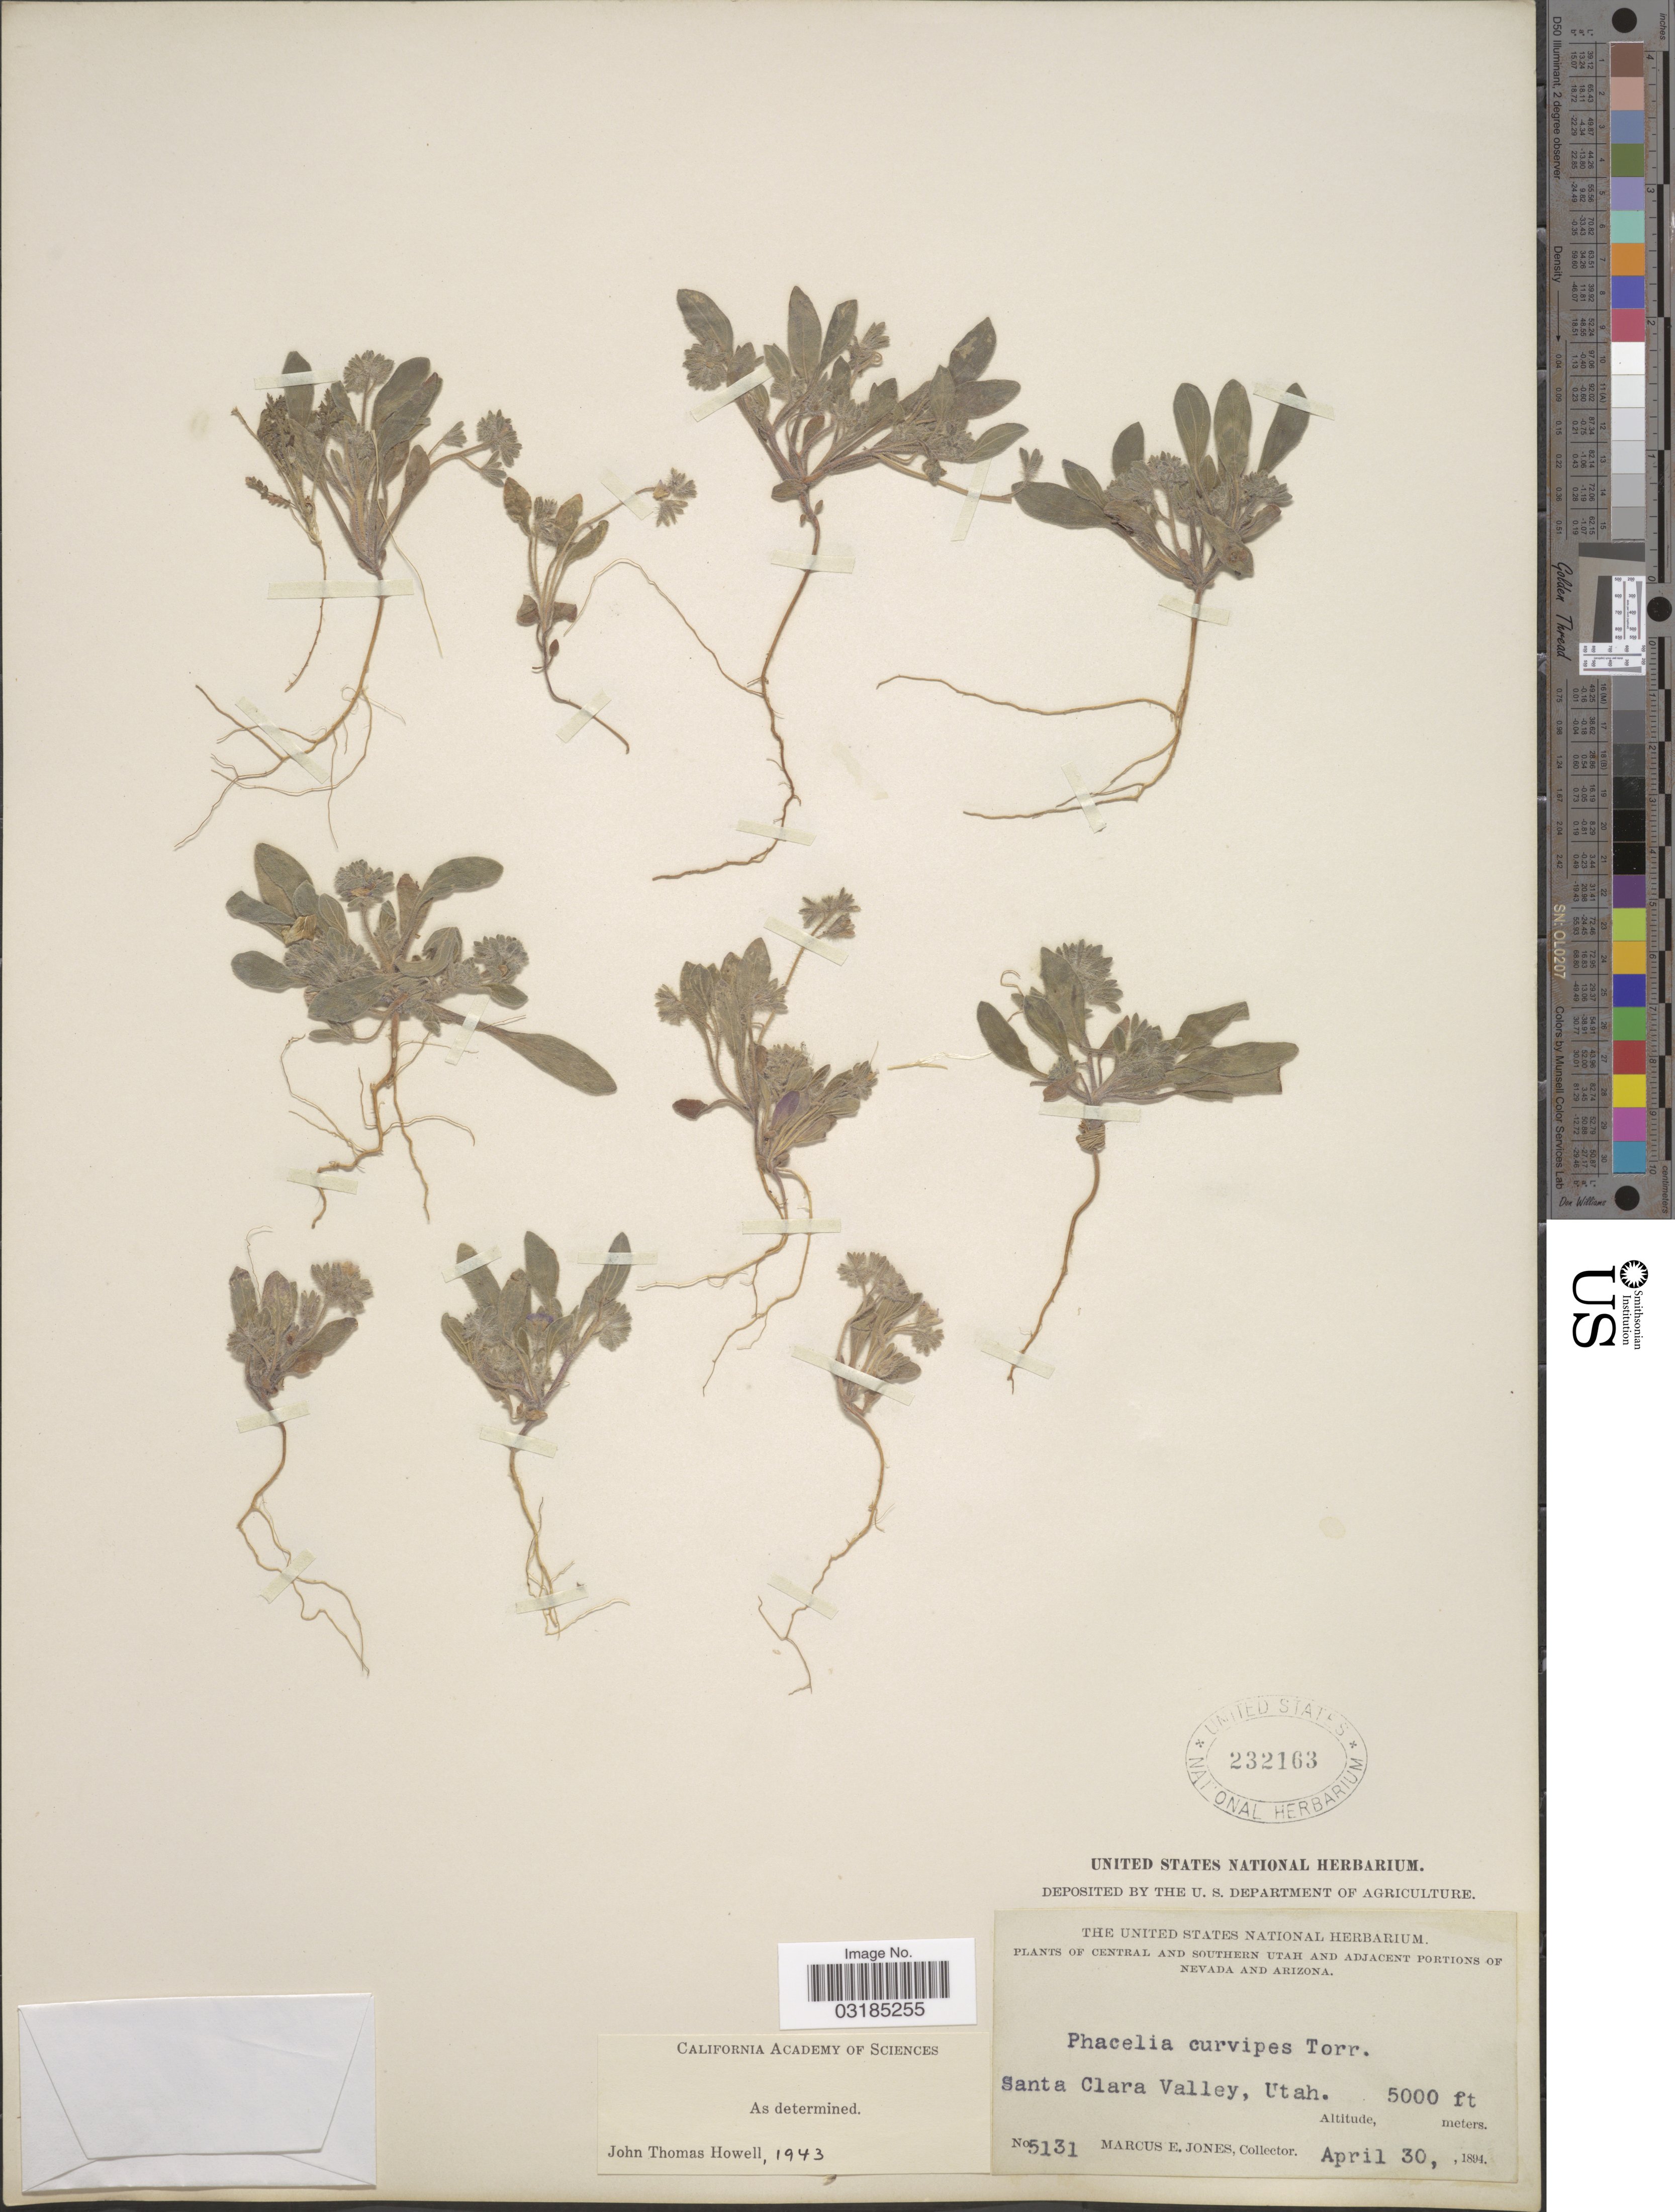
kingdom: Plantae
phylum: Tracheophyta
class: Magnoliopsida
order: Boraginales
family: Hydrophyllaceae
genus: Phacelia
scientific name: Phacelia curvipes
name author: Torr. in C. King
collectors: M. E. Jones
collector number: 5131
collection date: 1894-04-30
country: United States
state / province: Utah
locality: Central and southern Utah. Santa Clara Valley.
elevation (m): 1524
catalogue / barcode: US 232163